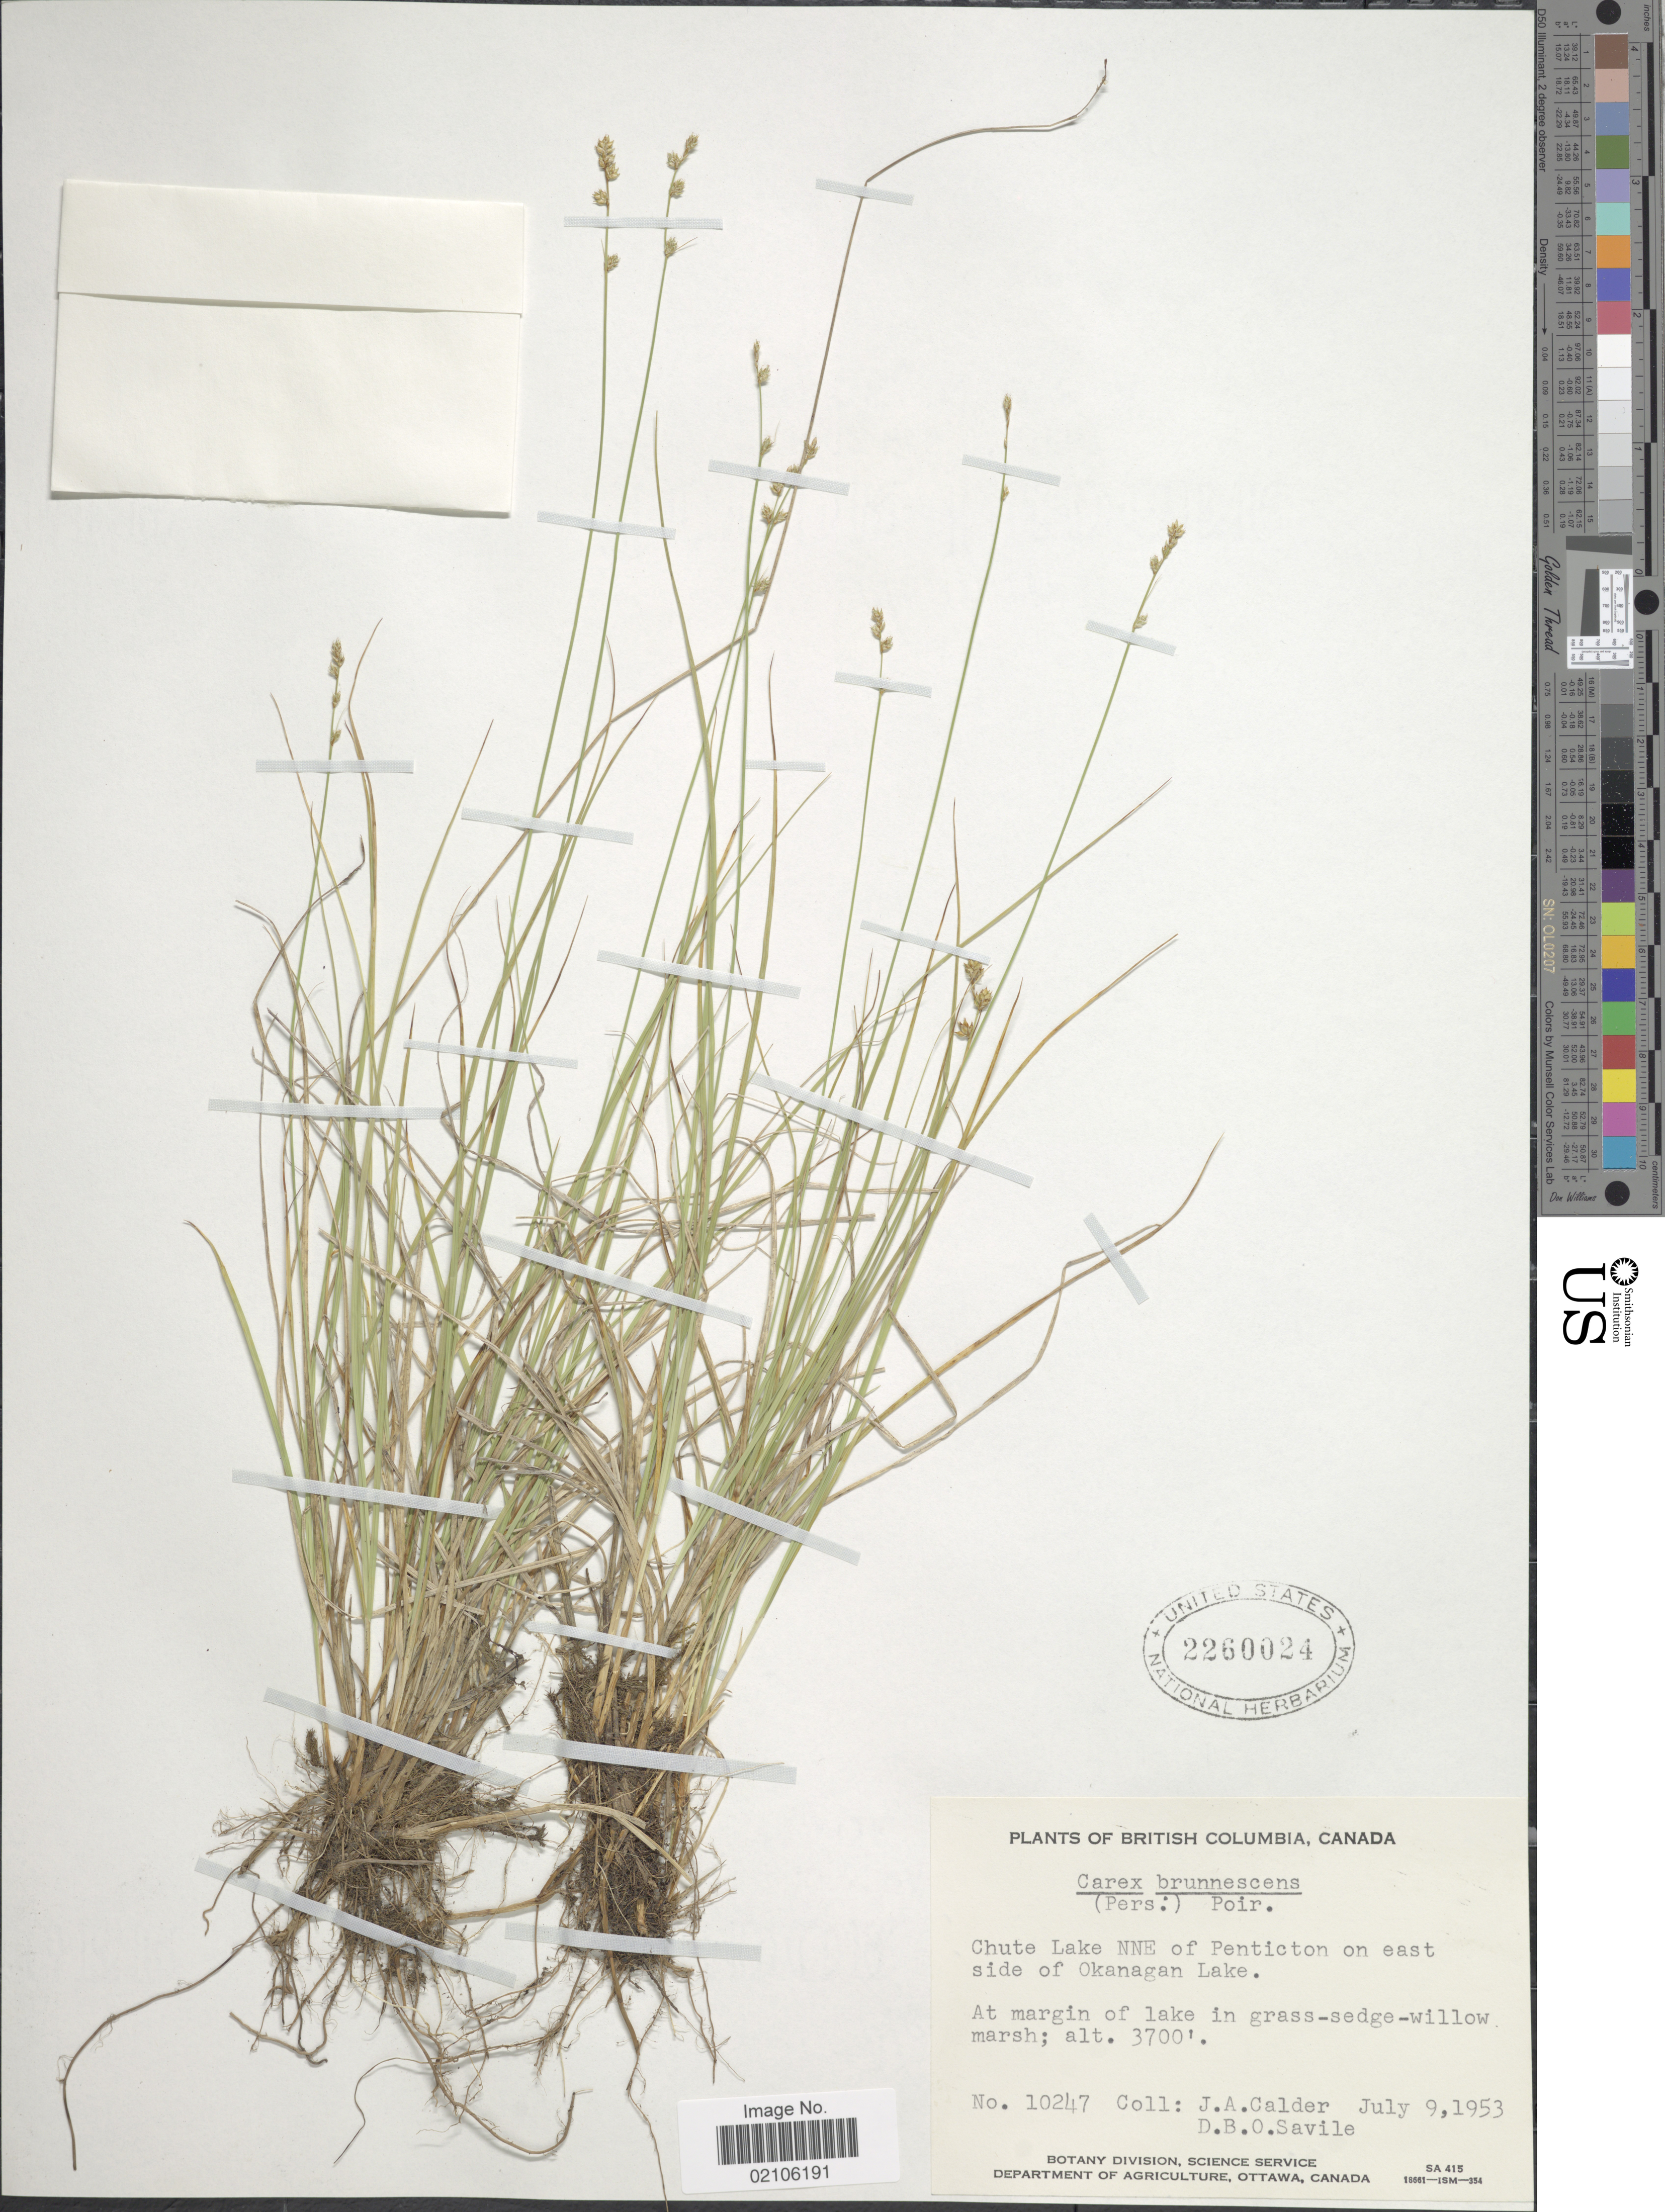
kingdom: Plantae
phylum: Tracheophyta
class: Liliopsida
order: Poales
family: Cyperaceae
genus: Carex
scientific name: Carex brunnescens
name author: (Pers.) Poir.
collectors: J. A. Calder & D. Savile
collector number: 10247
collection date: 1953-07-09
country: Canada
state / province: British Columbia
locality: Chute Lake NNE of Penticton on east side of Okanagan Lake, at margin of lake in grass-sedge willow marsh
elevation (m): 1128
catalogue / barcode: US 2260024